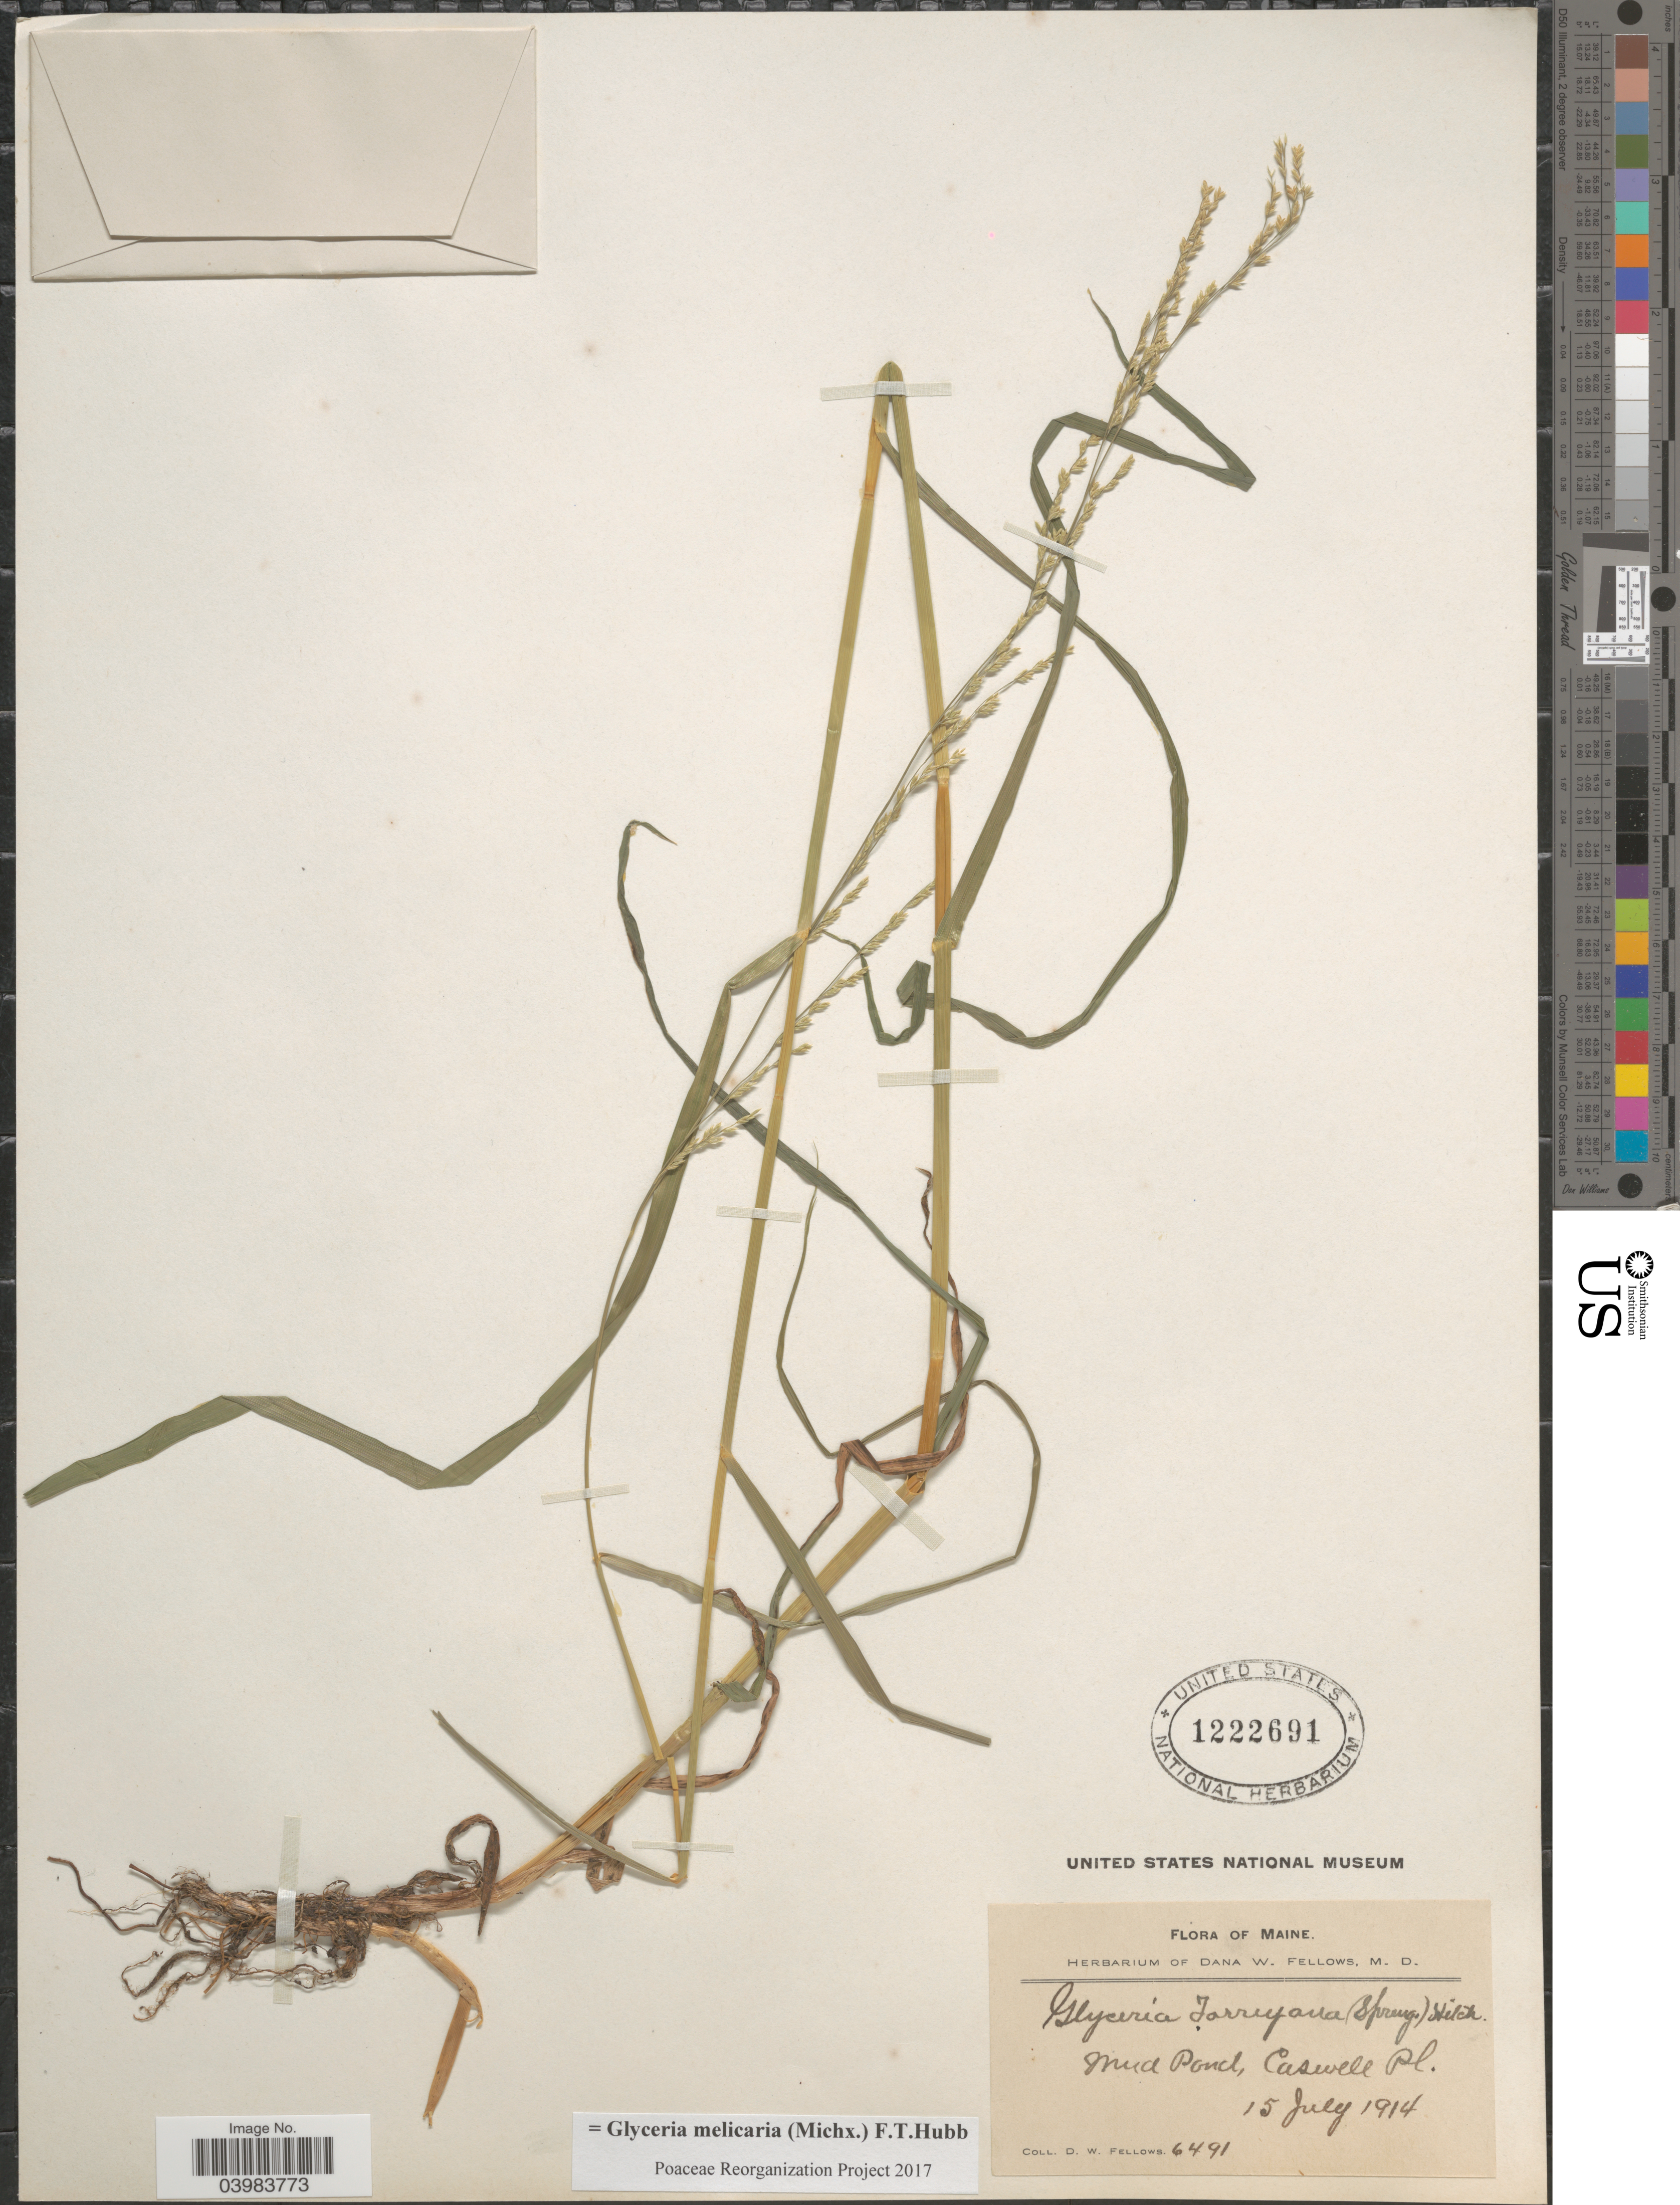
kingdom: Plantae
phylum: Tracheophyta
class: Liliopsida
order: Poales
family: Poaceae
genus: Glyceria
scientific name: Glyceria melicaria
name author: (Michx.) F.T. Hubb.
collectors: D. W. Fellows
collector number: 6491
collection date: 1914-07-15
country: United States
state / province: Maine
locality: Mud Pond, Caswell Pl.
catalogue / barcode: US 1222691